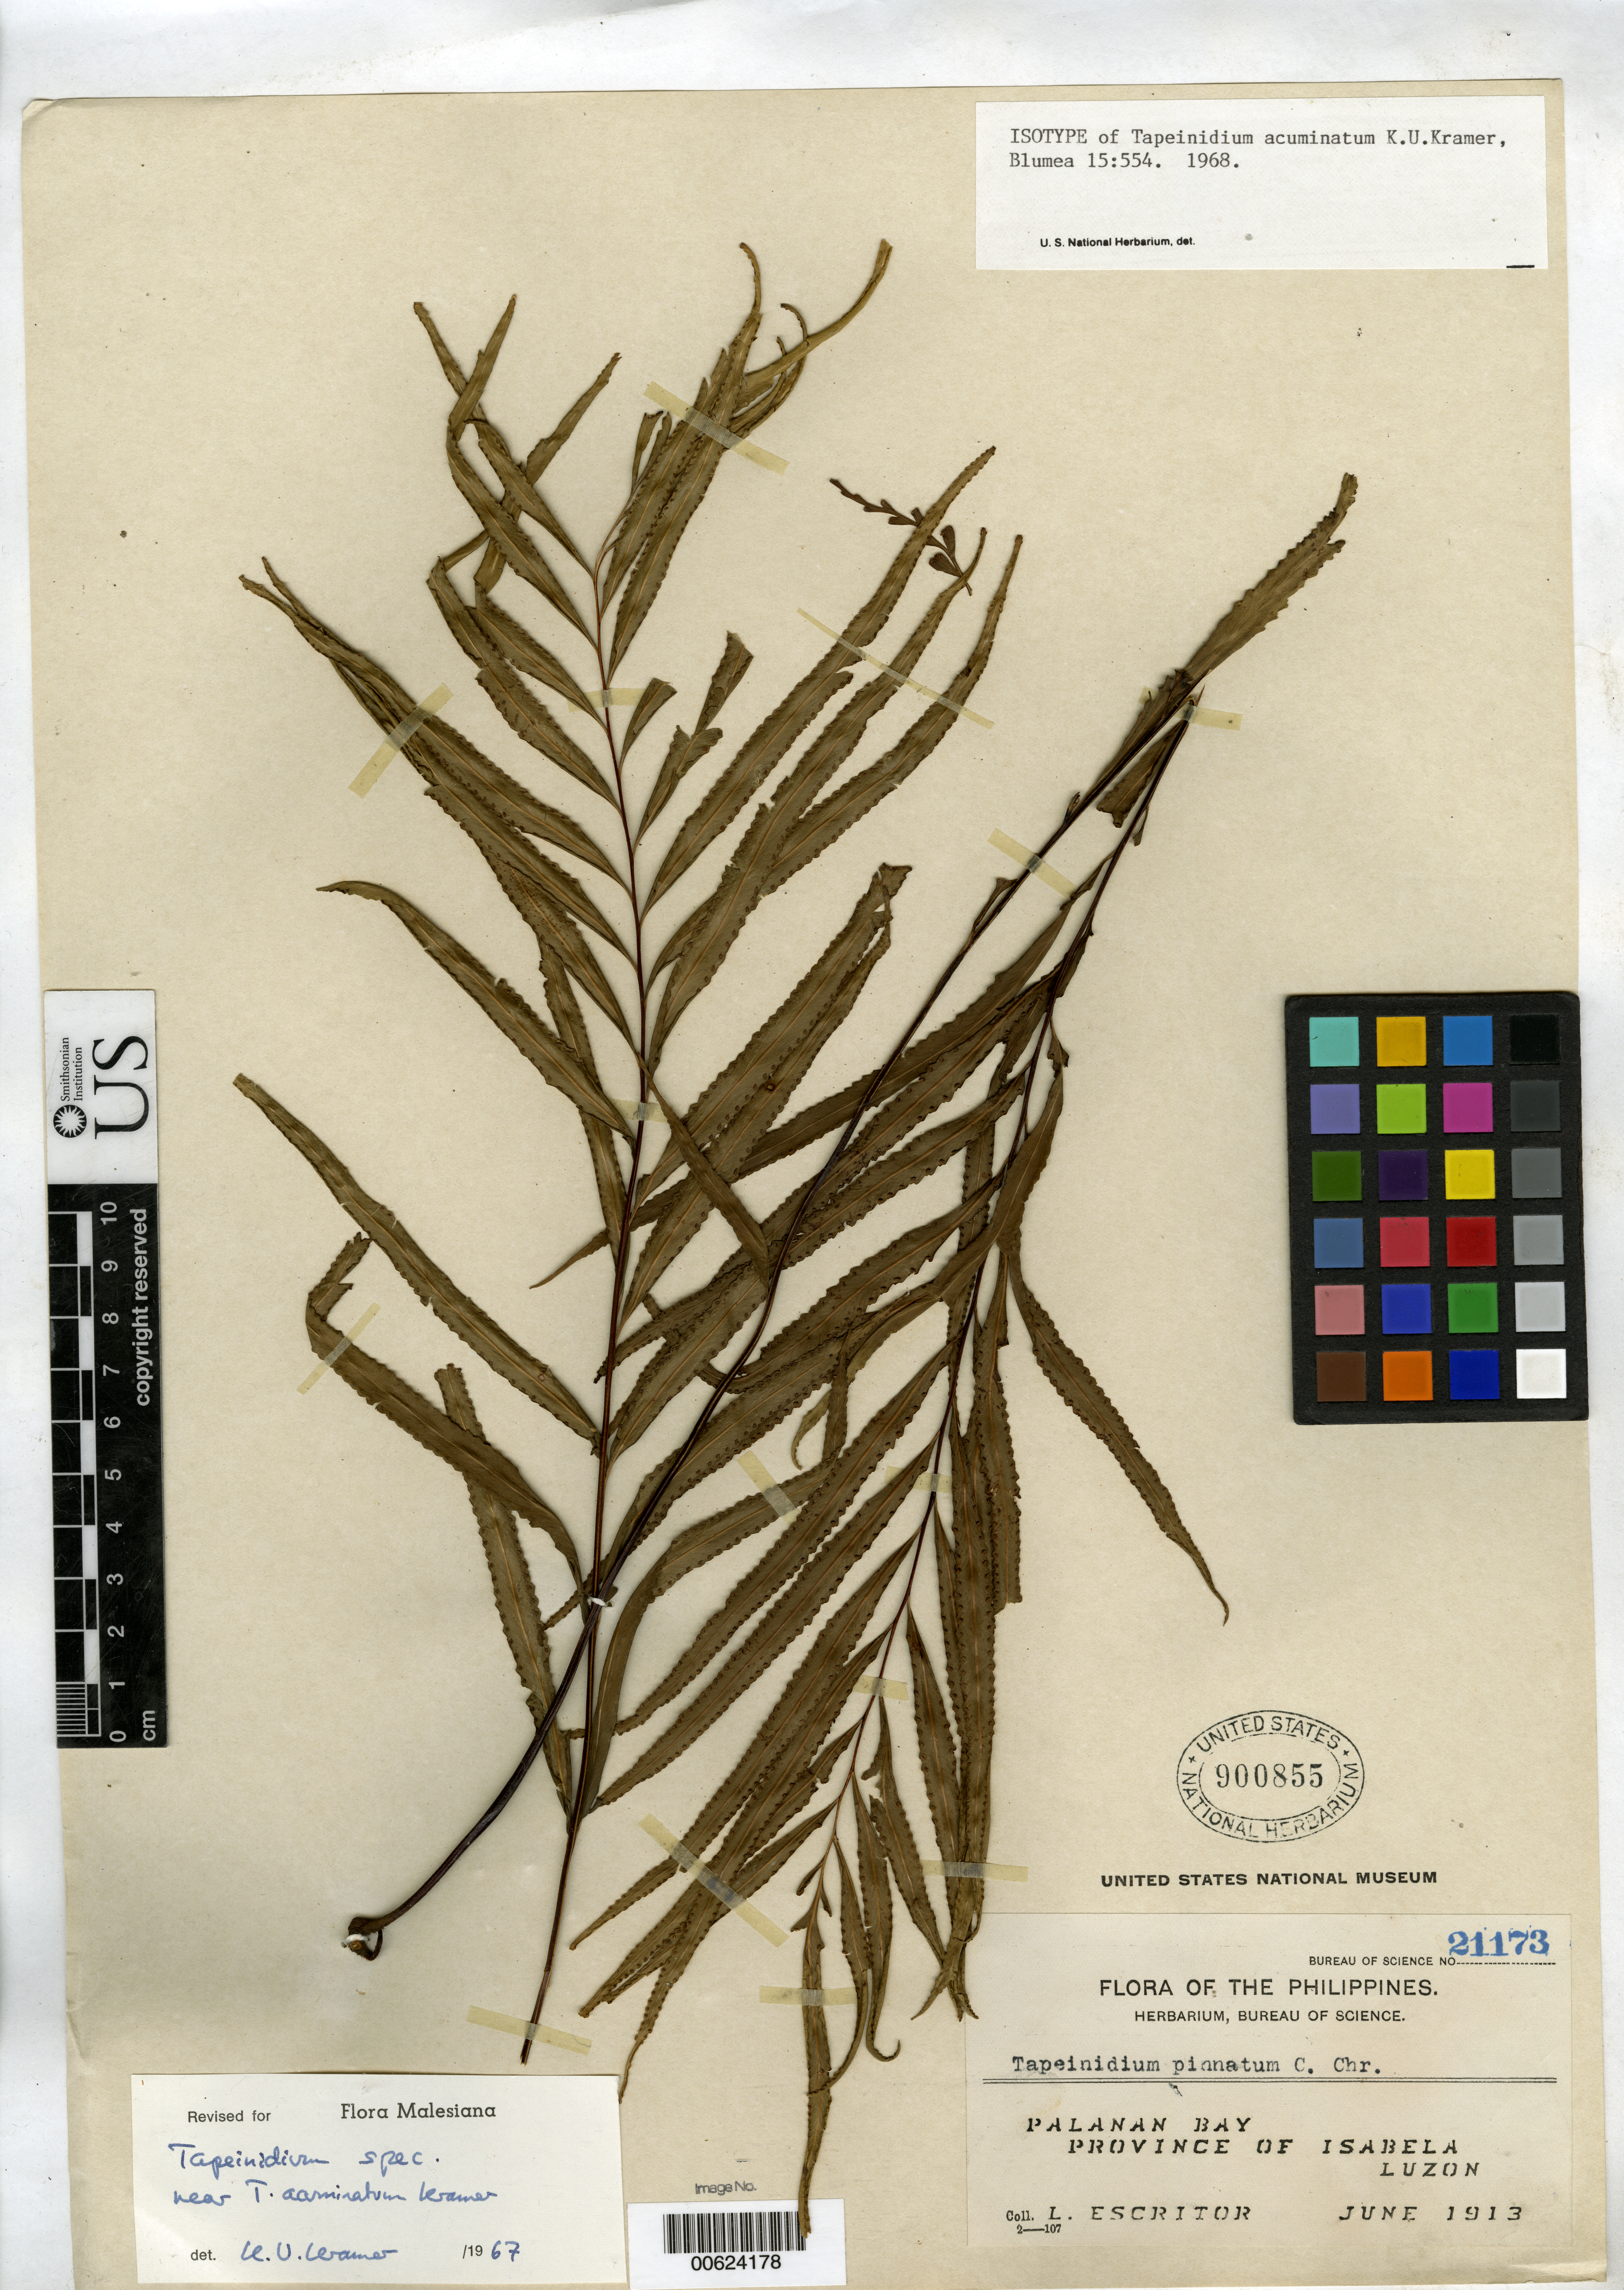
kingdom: Plantae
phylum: Tracheophyta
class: Polypodiopsida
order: Polypodiales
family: Lindsaeaceae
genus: Tapeinidium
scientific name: Tapeinidium acuminatum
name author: K.U. Kramer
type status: Isotype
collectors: L. Escritor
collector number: Bur. Sci. 21173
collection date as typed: Jun 1913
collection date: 1913-06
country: Philippines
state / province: Cagayan Valley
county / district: Isabela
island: Luzon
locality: Palanan Bay.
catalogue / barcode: US 900855